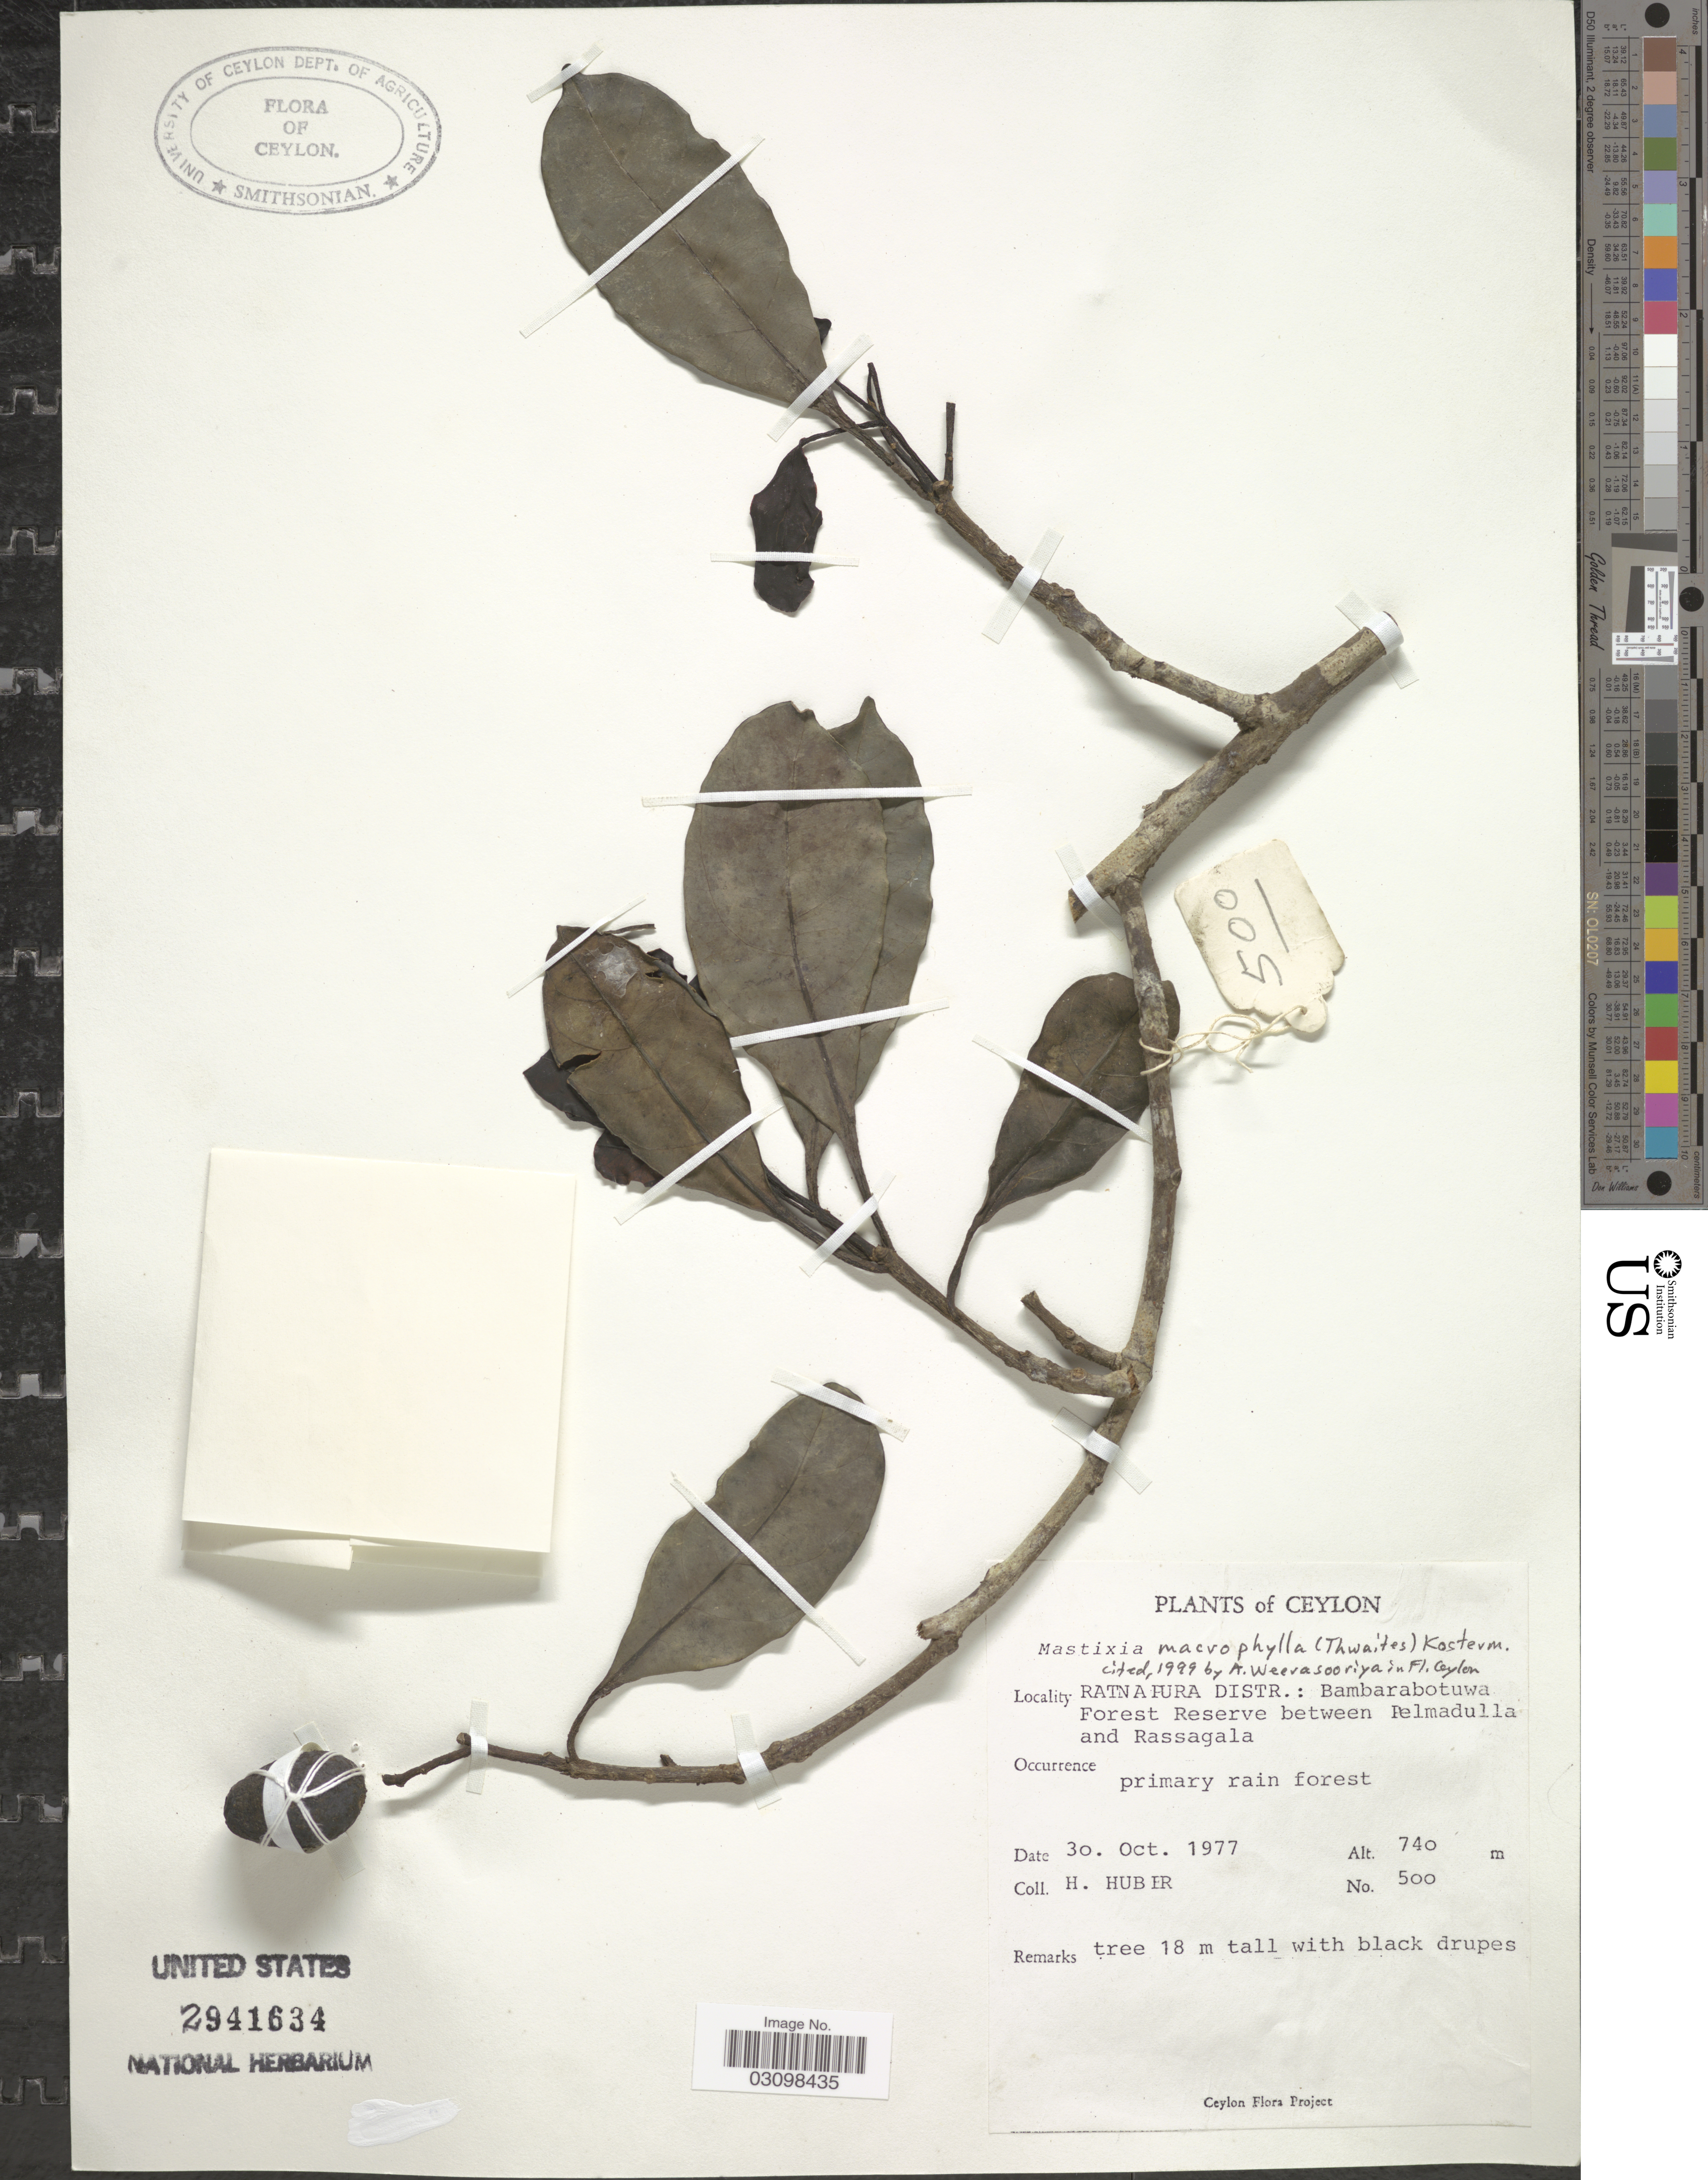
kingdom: Plantae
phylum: Tracheophyta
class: Magnoliopsida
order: Apiales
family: Araliaceae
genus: Oreopanax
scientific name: Oreopanax macrophyllus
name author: Decne. & Planch.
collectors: H. Huber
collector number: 500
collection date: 1977-10-30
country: Sri Lanka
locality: Ceylon. Ratnapura Distr.: Bambarabotuwa Forest Reserve between Pelmadulla and Rassagala.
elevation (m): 740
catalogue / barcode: US 2941634